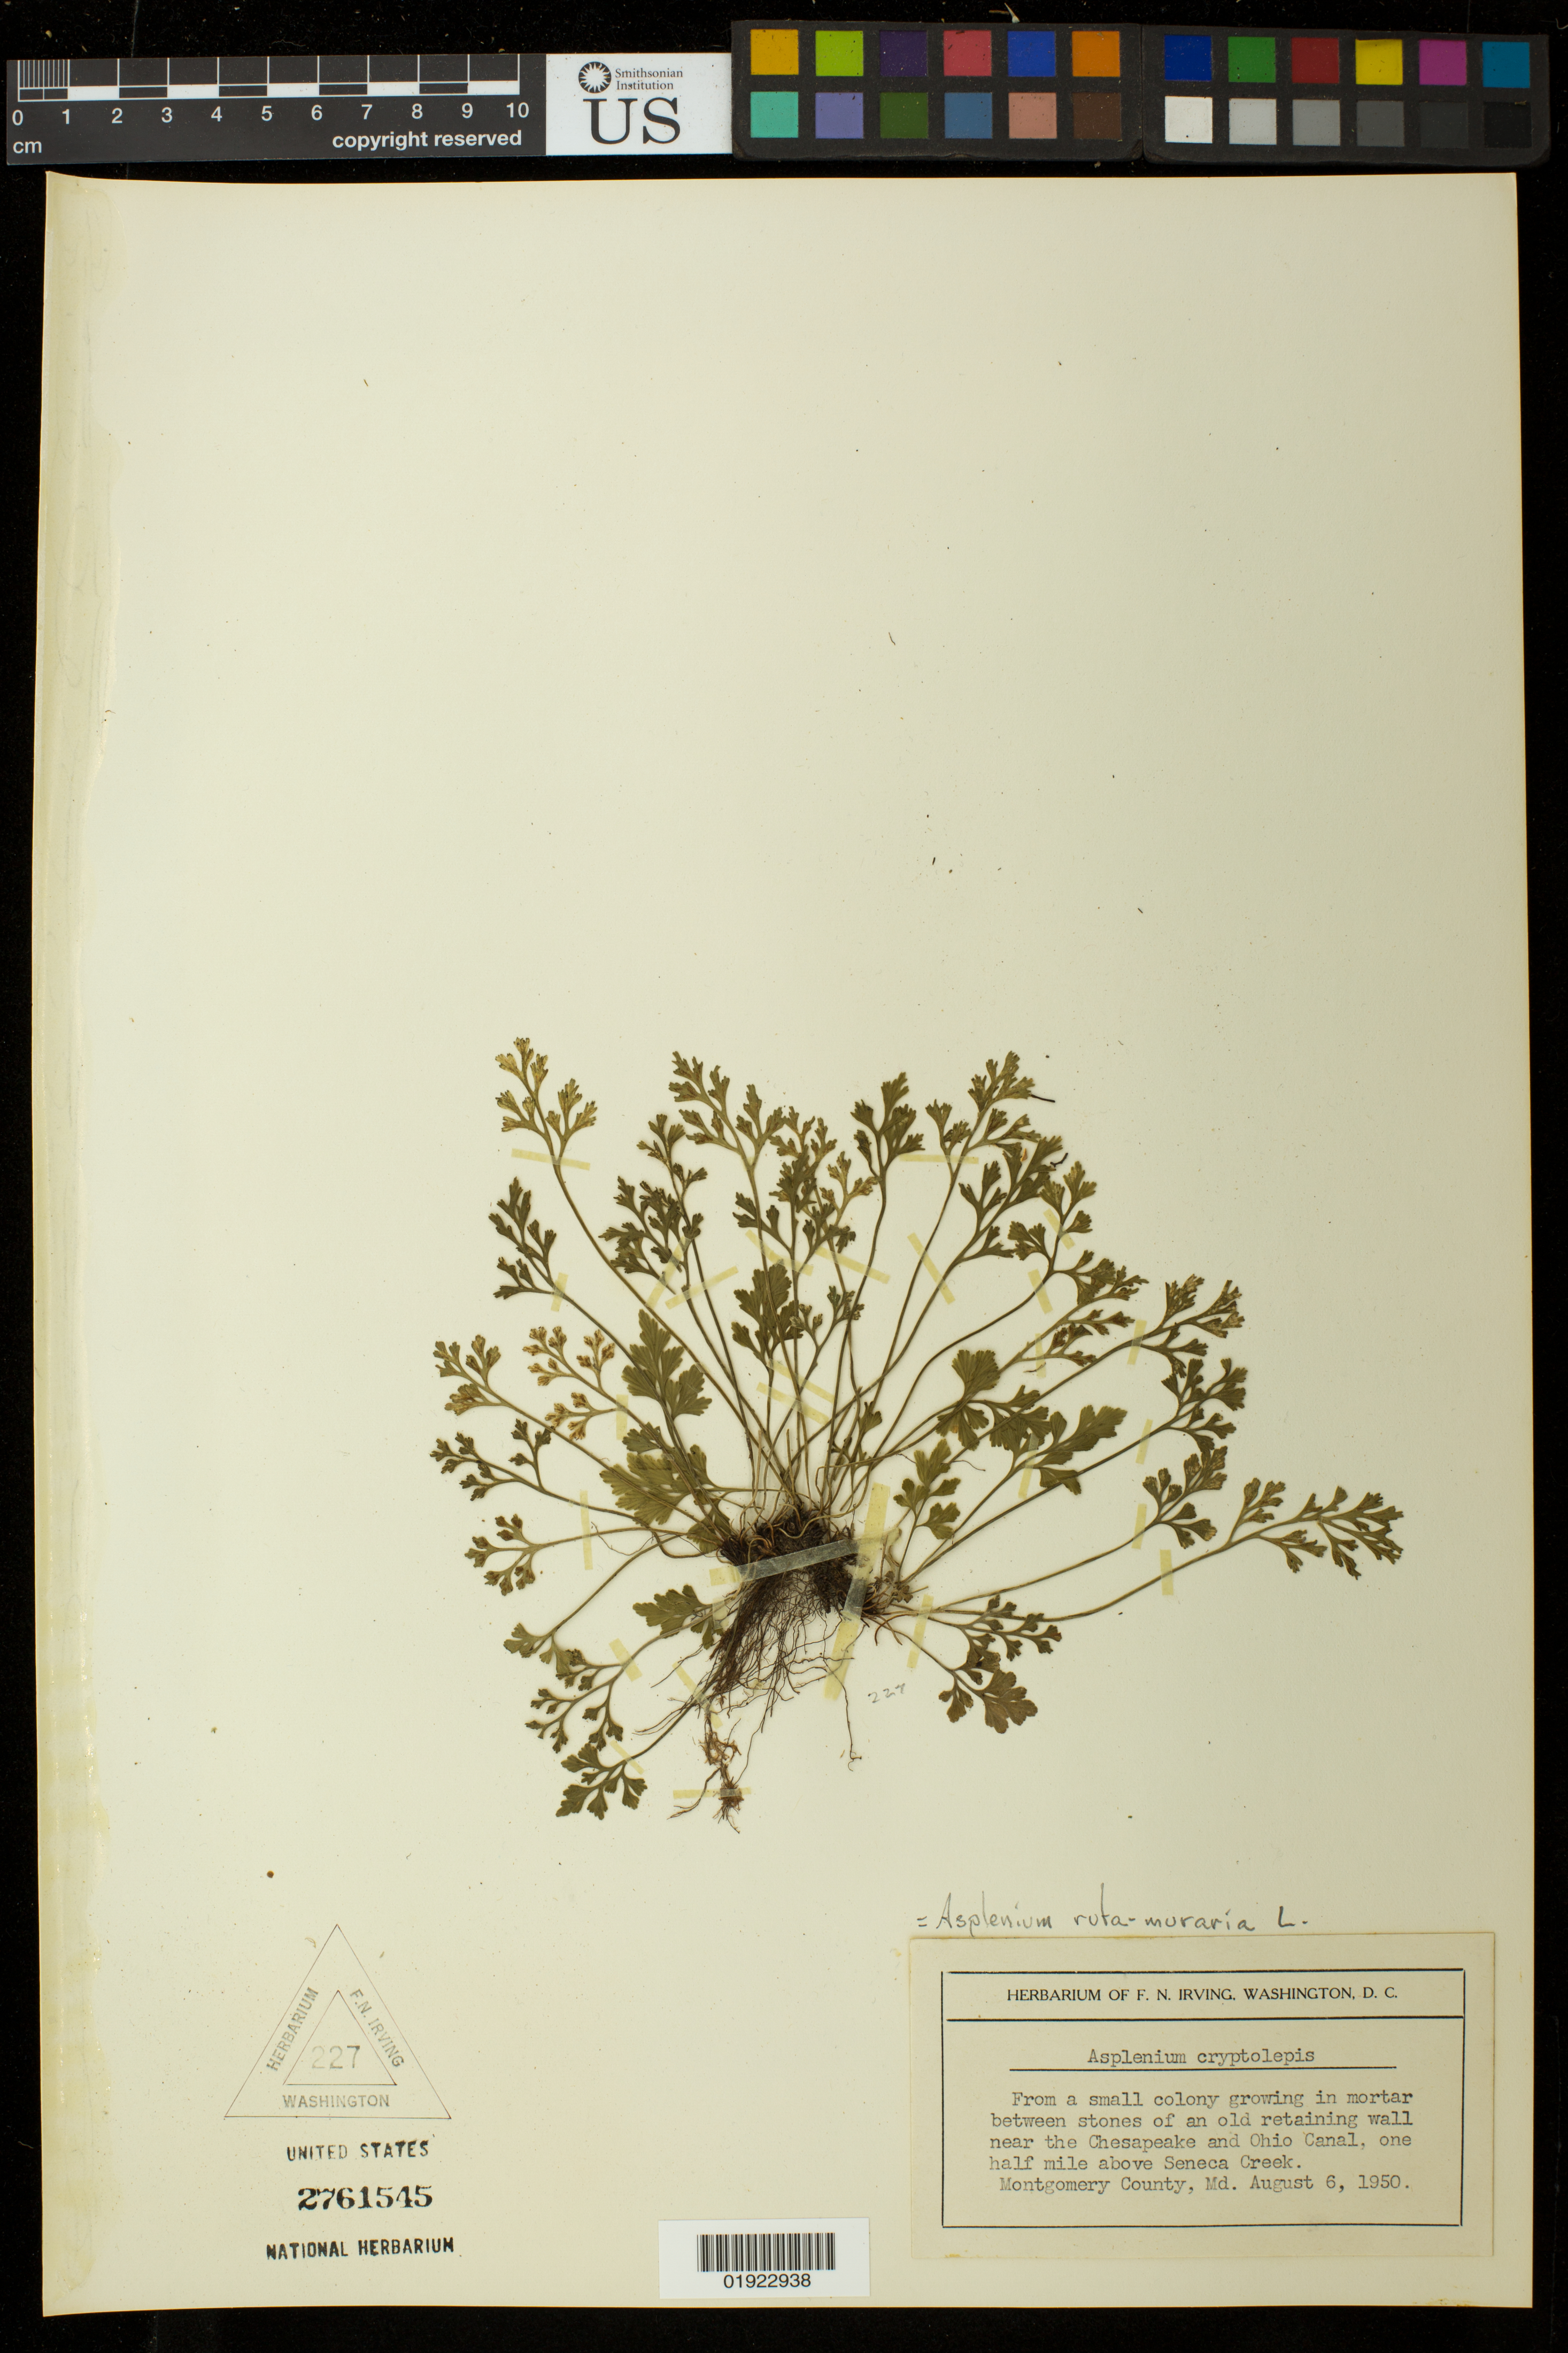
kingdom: Plantae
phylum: Tracheophyta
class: Polypodiopsida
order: Polypodiales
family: Aspleniaceae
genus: Asplenium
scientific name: Asplenium ruta-muraria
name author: L.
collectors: F. Irving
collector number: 227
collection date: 1950-08-06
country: United States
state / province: Maryland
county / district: Montgomery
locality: Chesapeake and Ohio Canal, one half mile above Seneca Creek.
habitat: Growing in mortar between stones of an old retaining wall.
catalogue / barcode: US 2761545